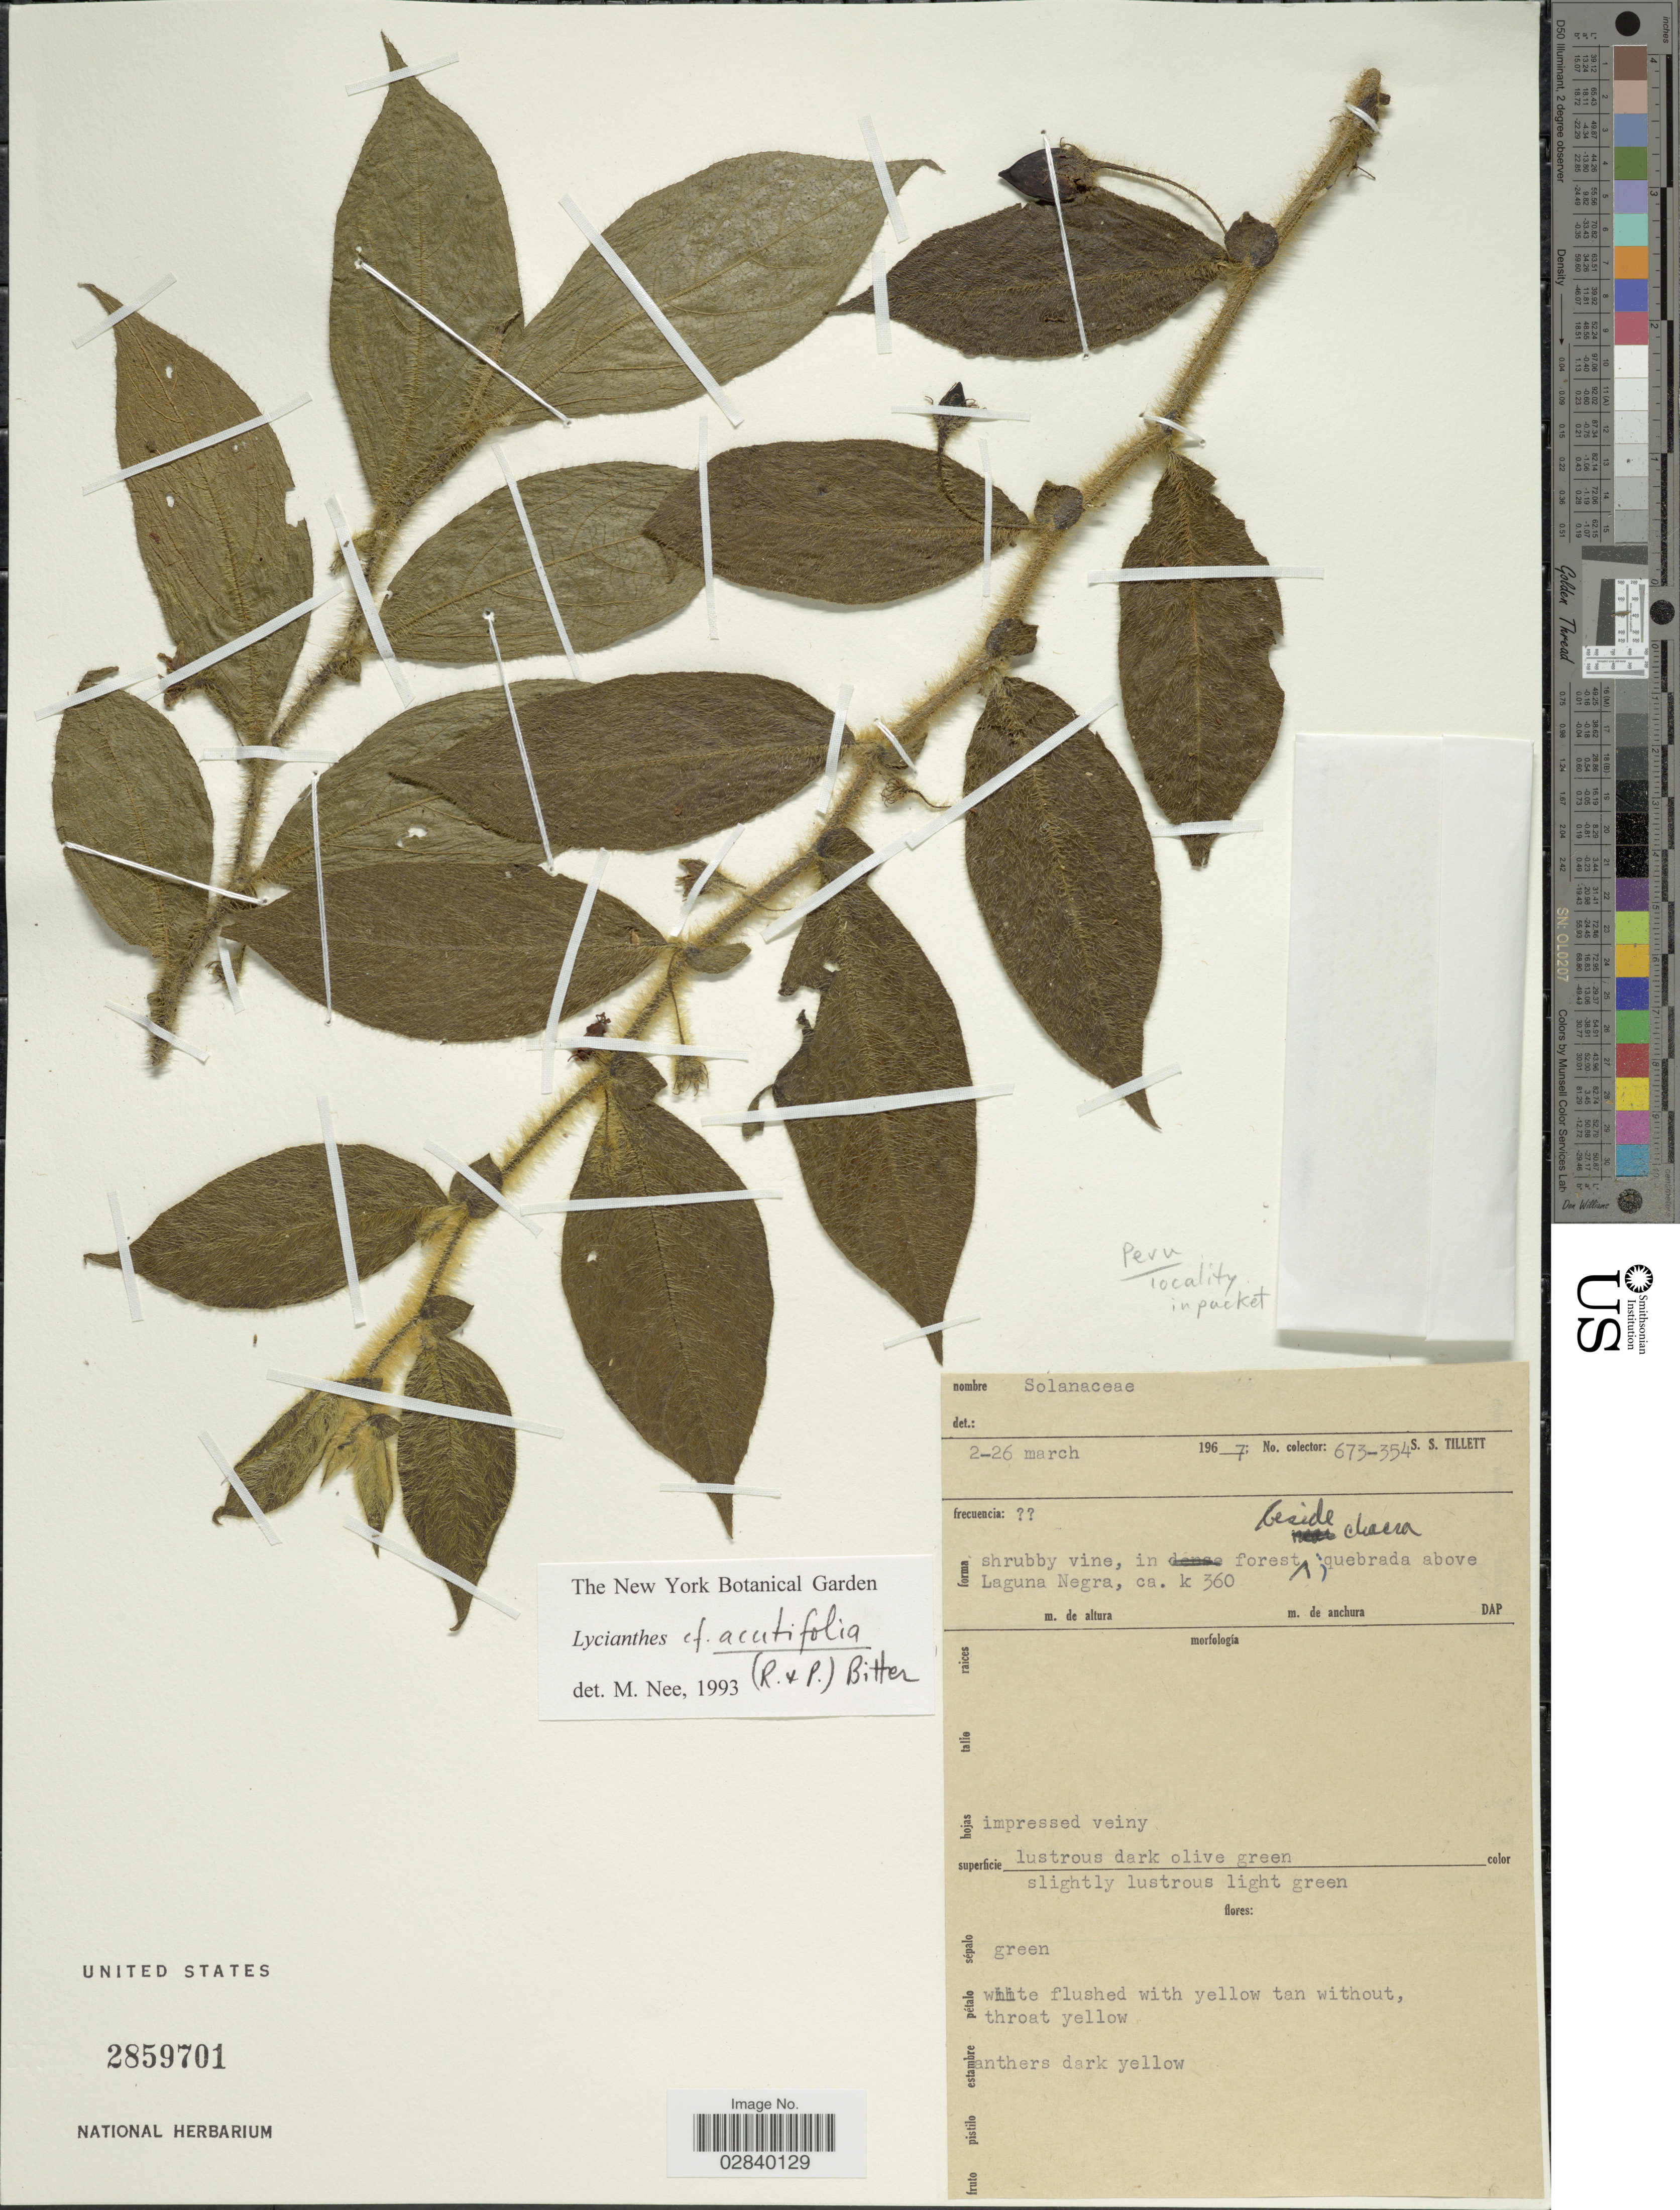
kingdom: Plantae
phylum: Tracheophyta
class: Magnoliopsida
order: Solanales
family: Solanaceae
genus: Lycianthes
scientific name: Lycianthes acutifolia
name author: (Ruiz & Pav.) Bitter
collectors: S. S. Tillett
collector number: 673-354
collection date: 1967-03-02/1967-03-26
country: Peru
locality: Beside Chacra quebrada above Laguna Negra.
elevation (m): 360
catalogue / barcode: US 2859701